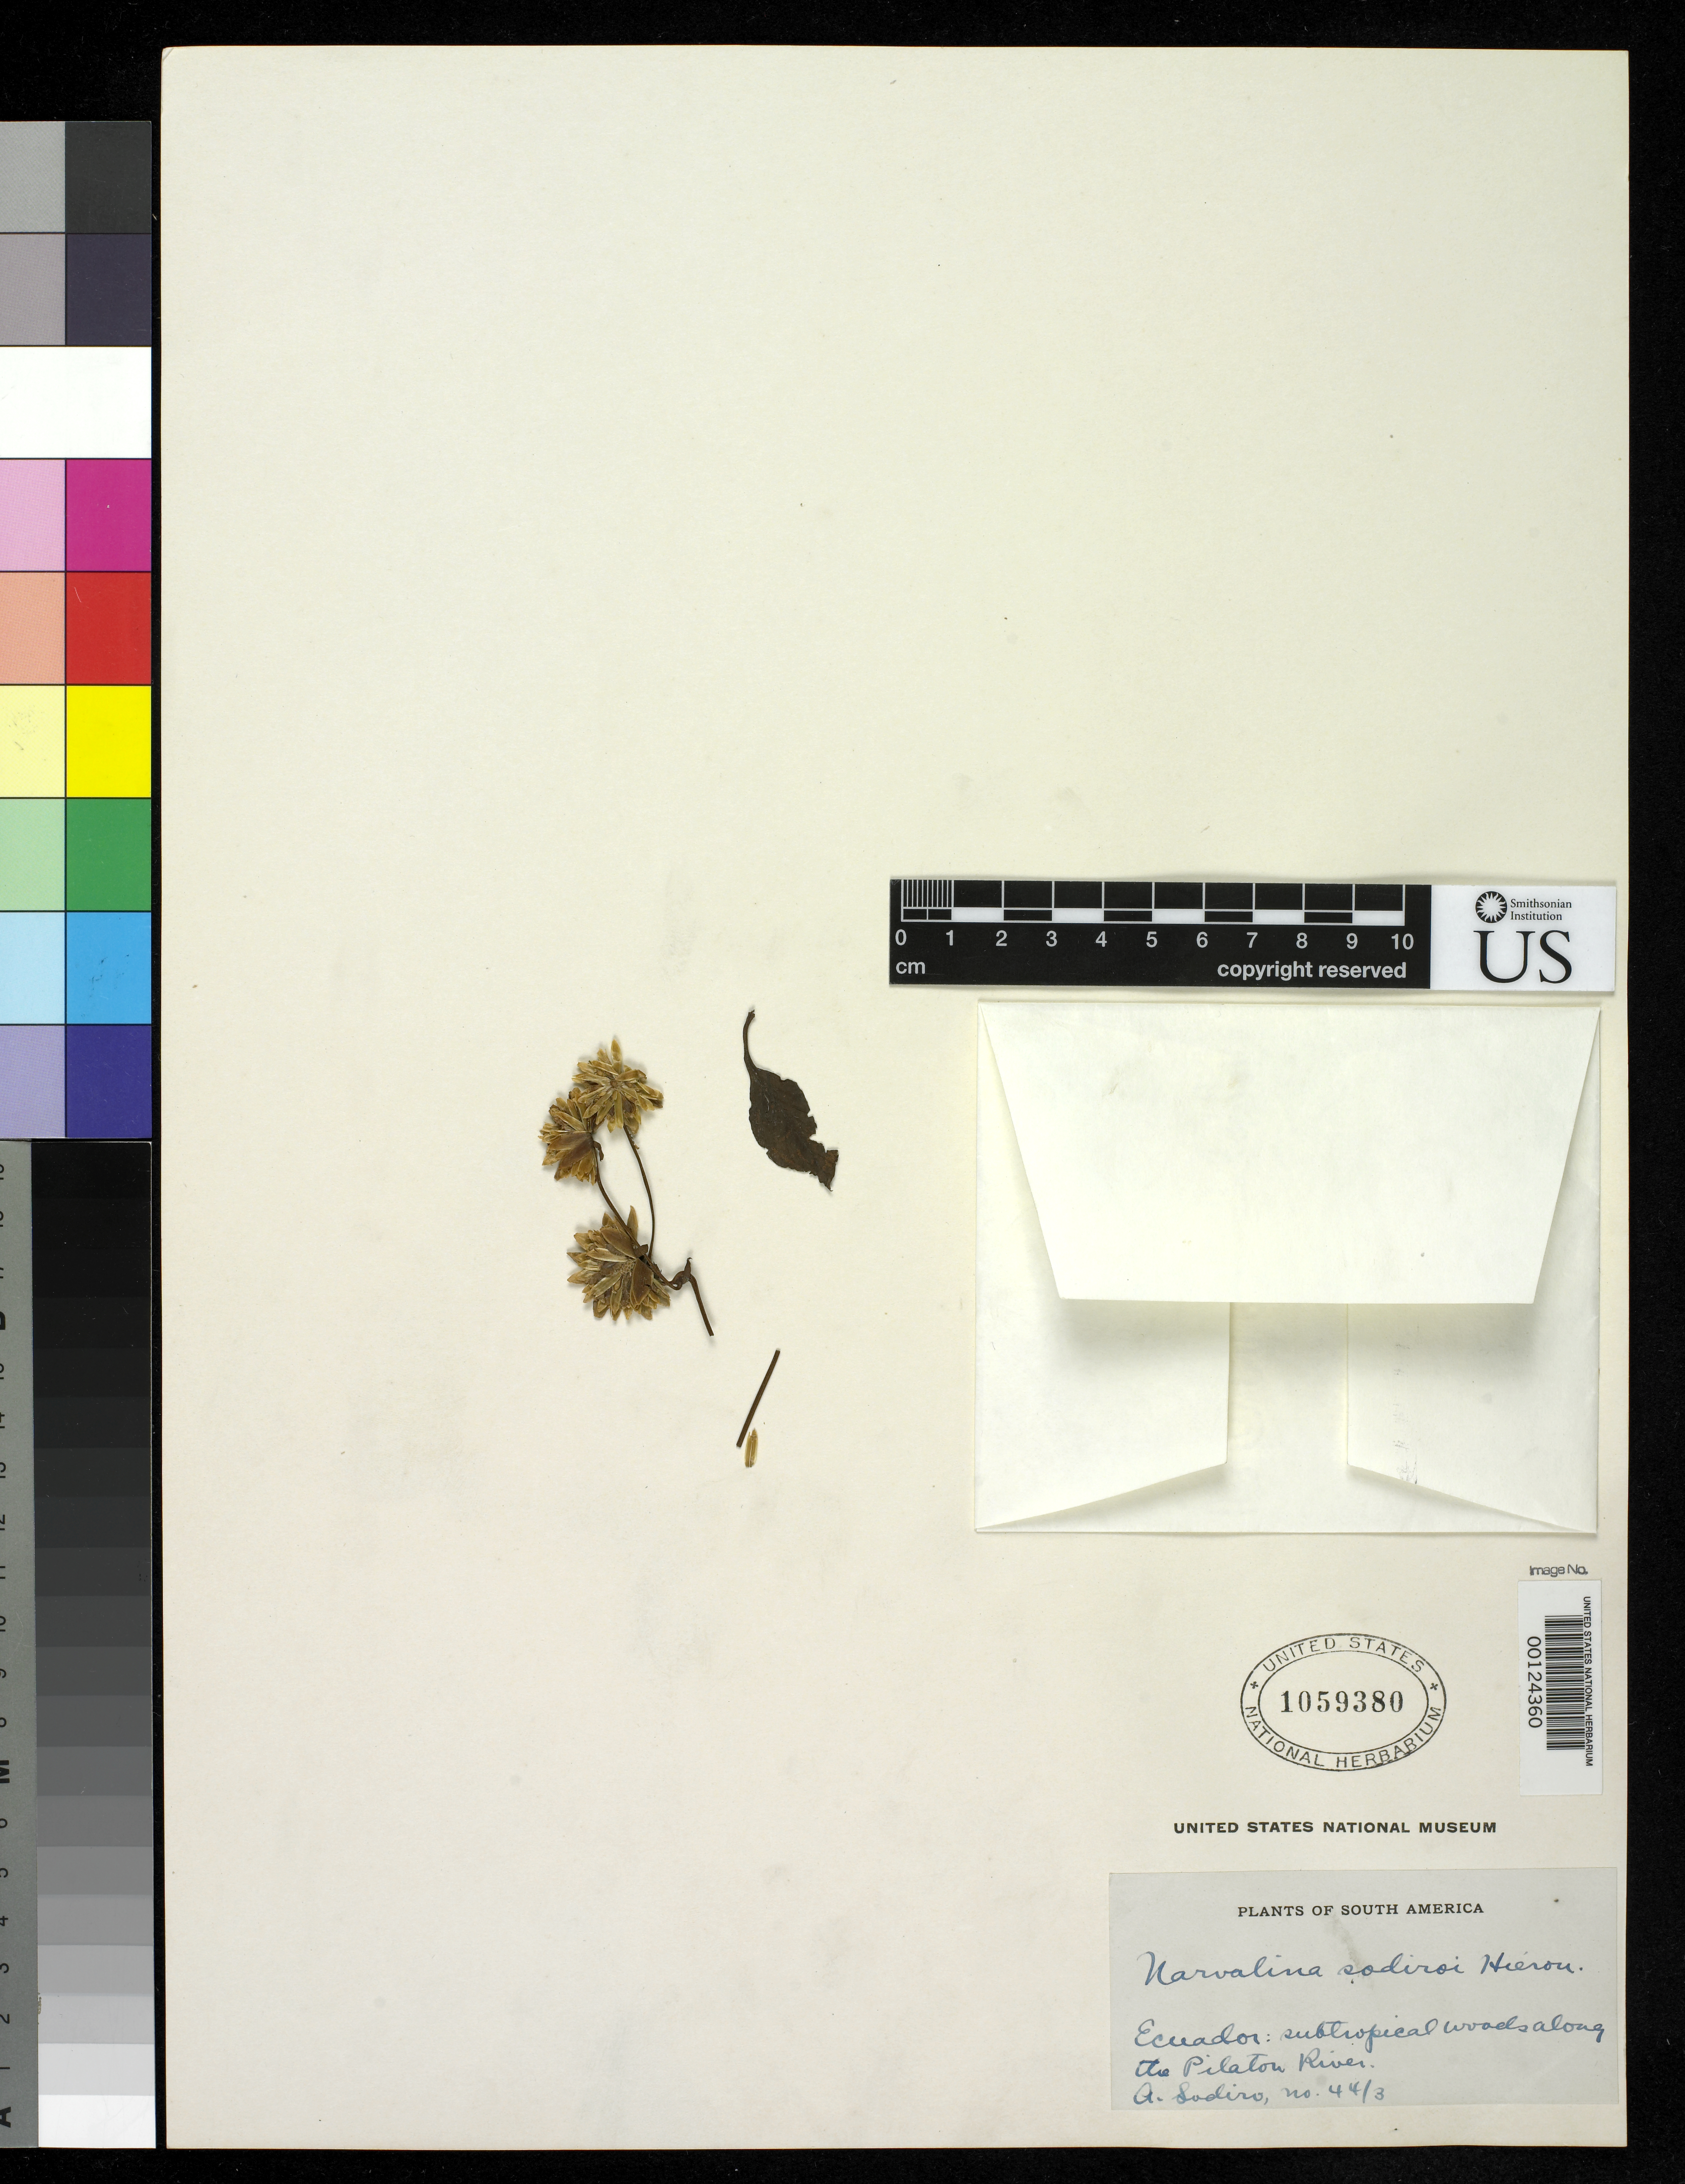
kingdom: Plantae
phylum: Tracheophyta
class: Magnoliopsida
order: Asterales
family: Asteraceae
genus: Narvalina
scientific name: Narvalina sodiroi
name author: Hieron.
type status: Isotype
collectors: L. Sodiro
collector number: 44/3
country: Ecuador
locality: Pilaton.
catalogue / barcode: US 1059380